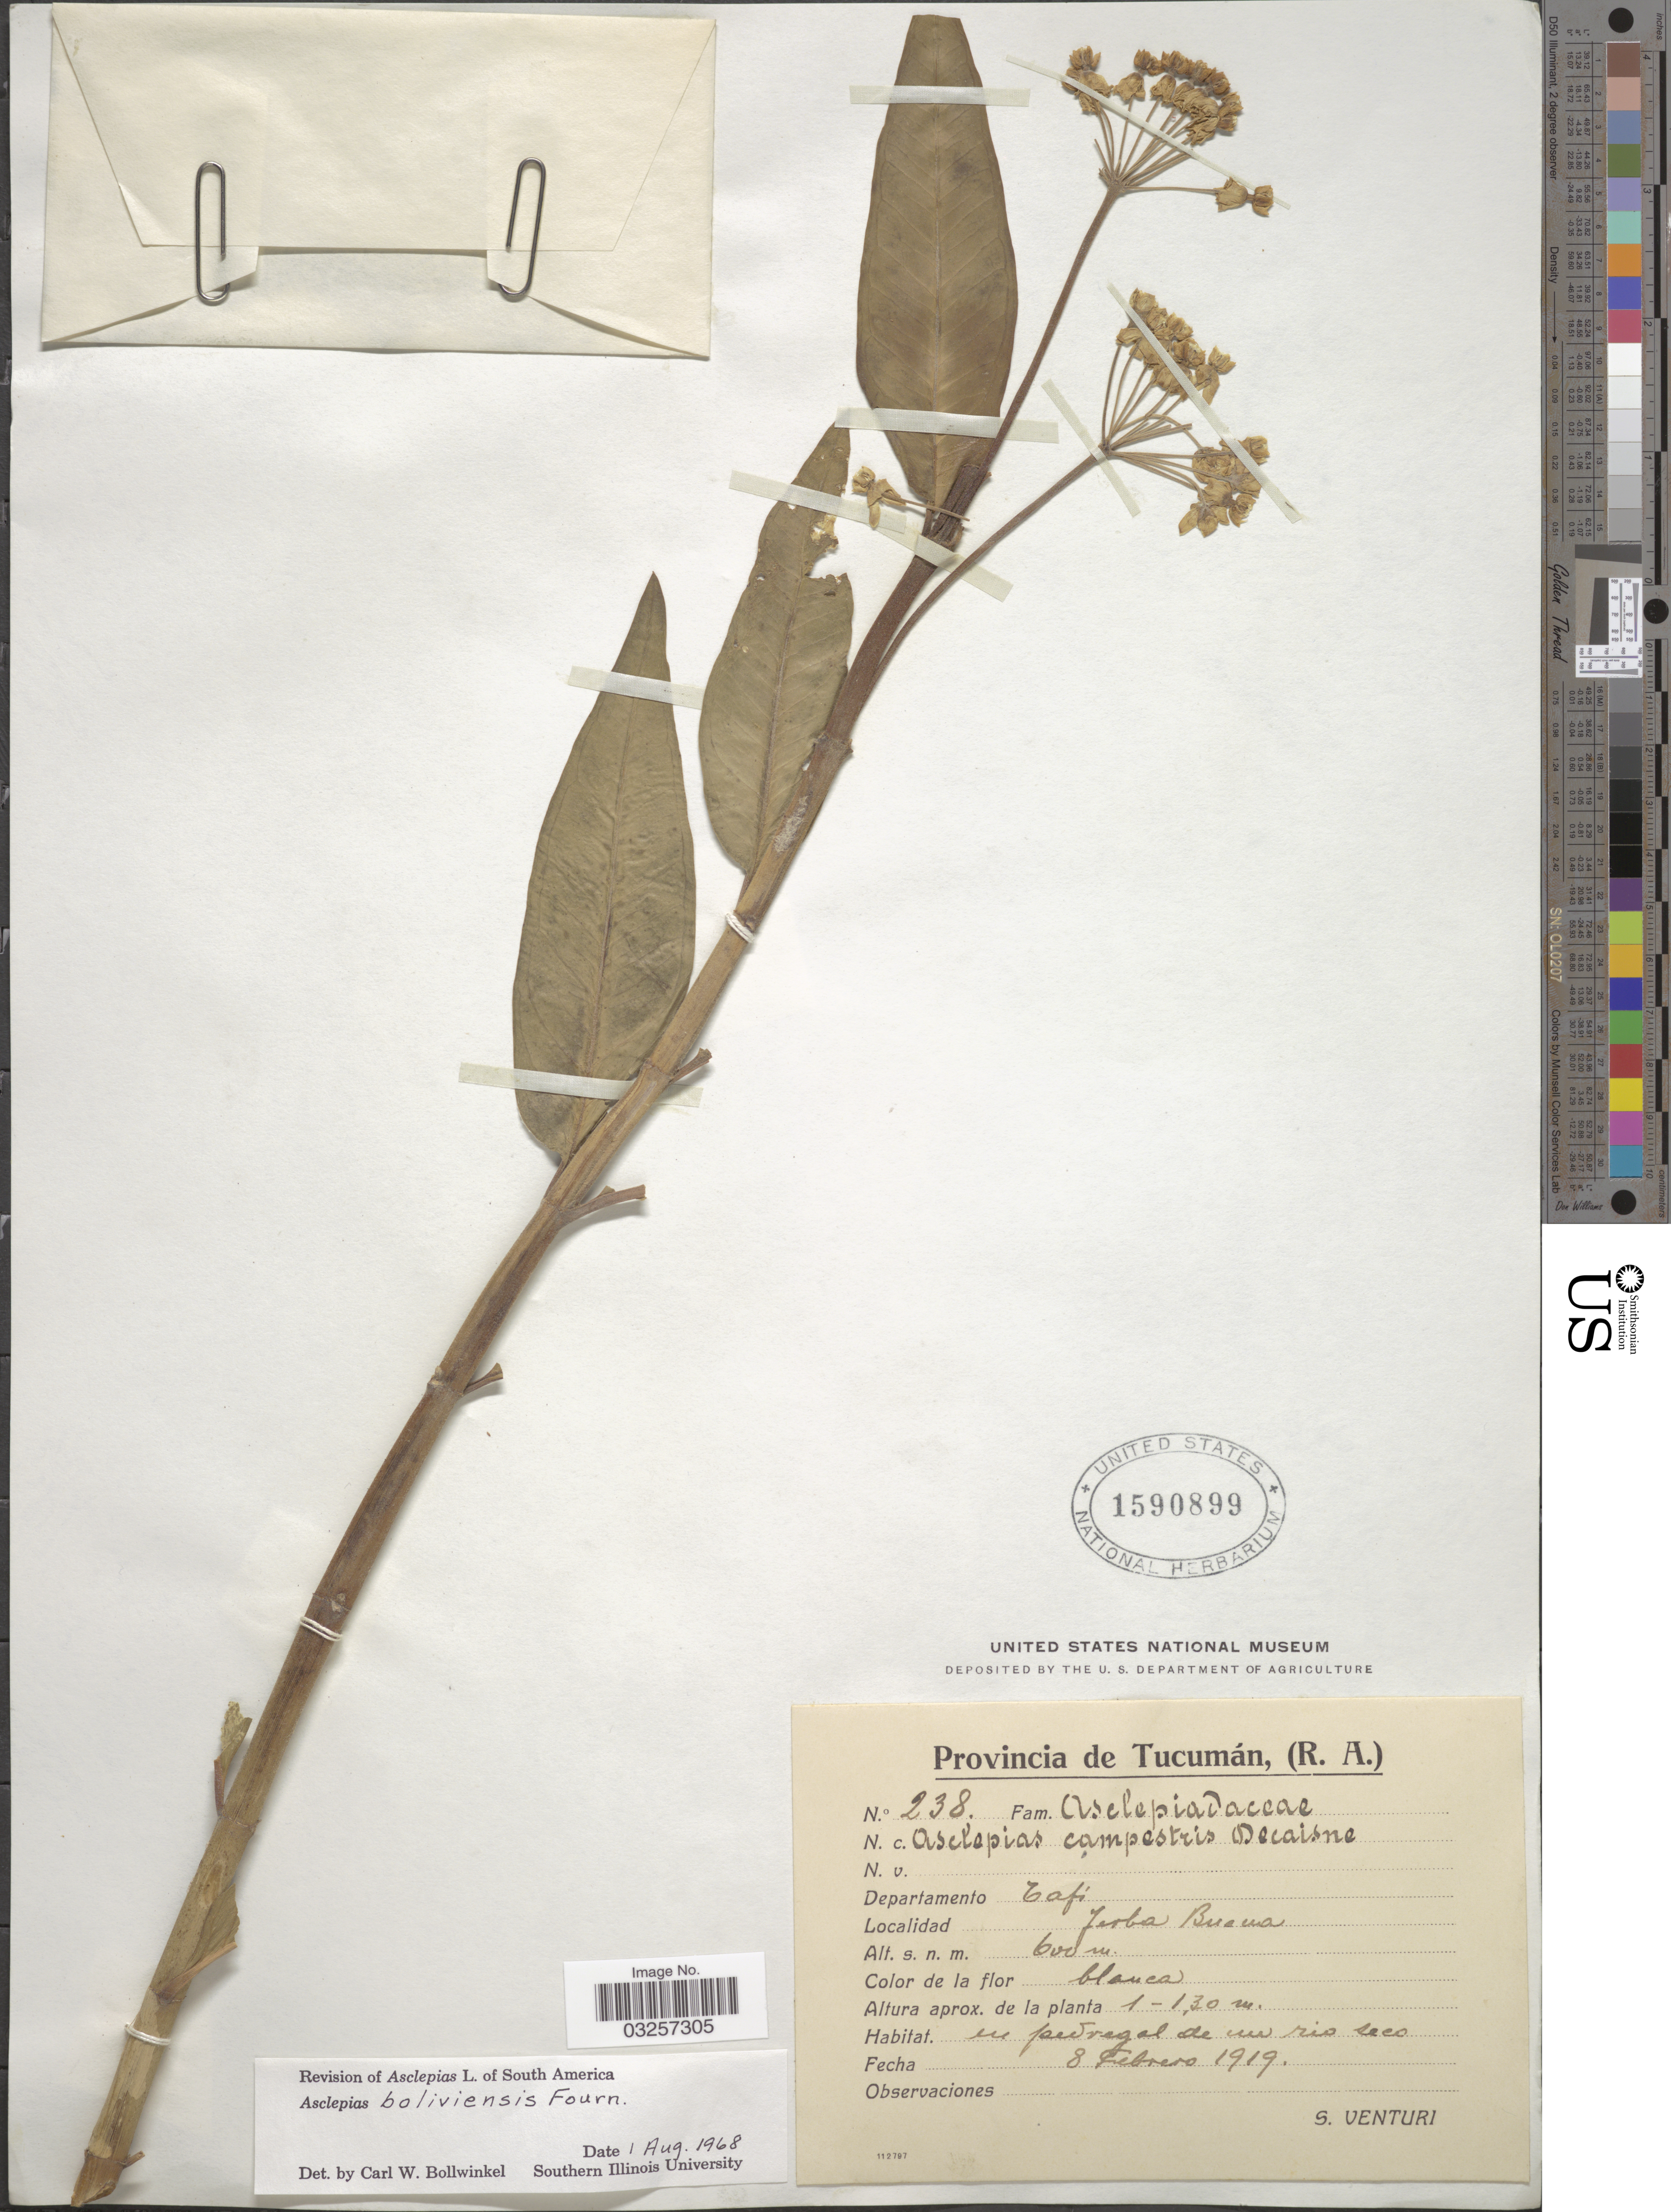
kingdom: Plantae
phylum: Tracheophyta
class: Magnoliopsida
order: Gentianales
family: Apocynaceae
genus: Asclepias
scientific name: Asclepias boliviensis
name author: E. Fourn.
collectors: S. Venturi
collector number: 238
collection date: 1919-02-08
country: Argentina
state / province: Tucuman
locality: Provincia de Tucumán. Departamento Tafi. Jerba Buena.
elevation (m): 600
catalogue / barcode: US 1590899